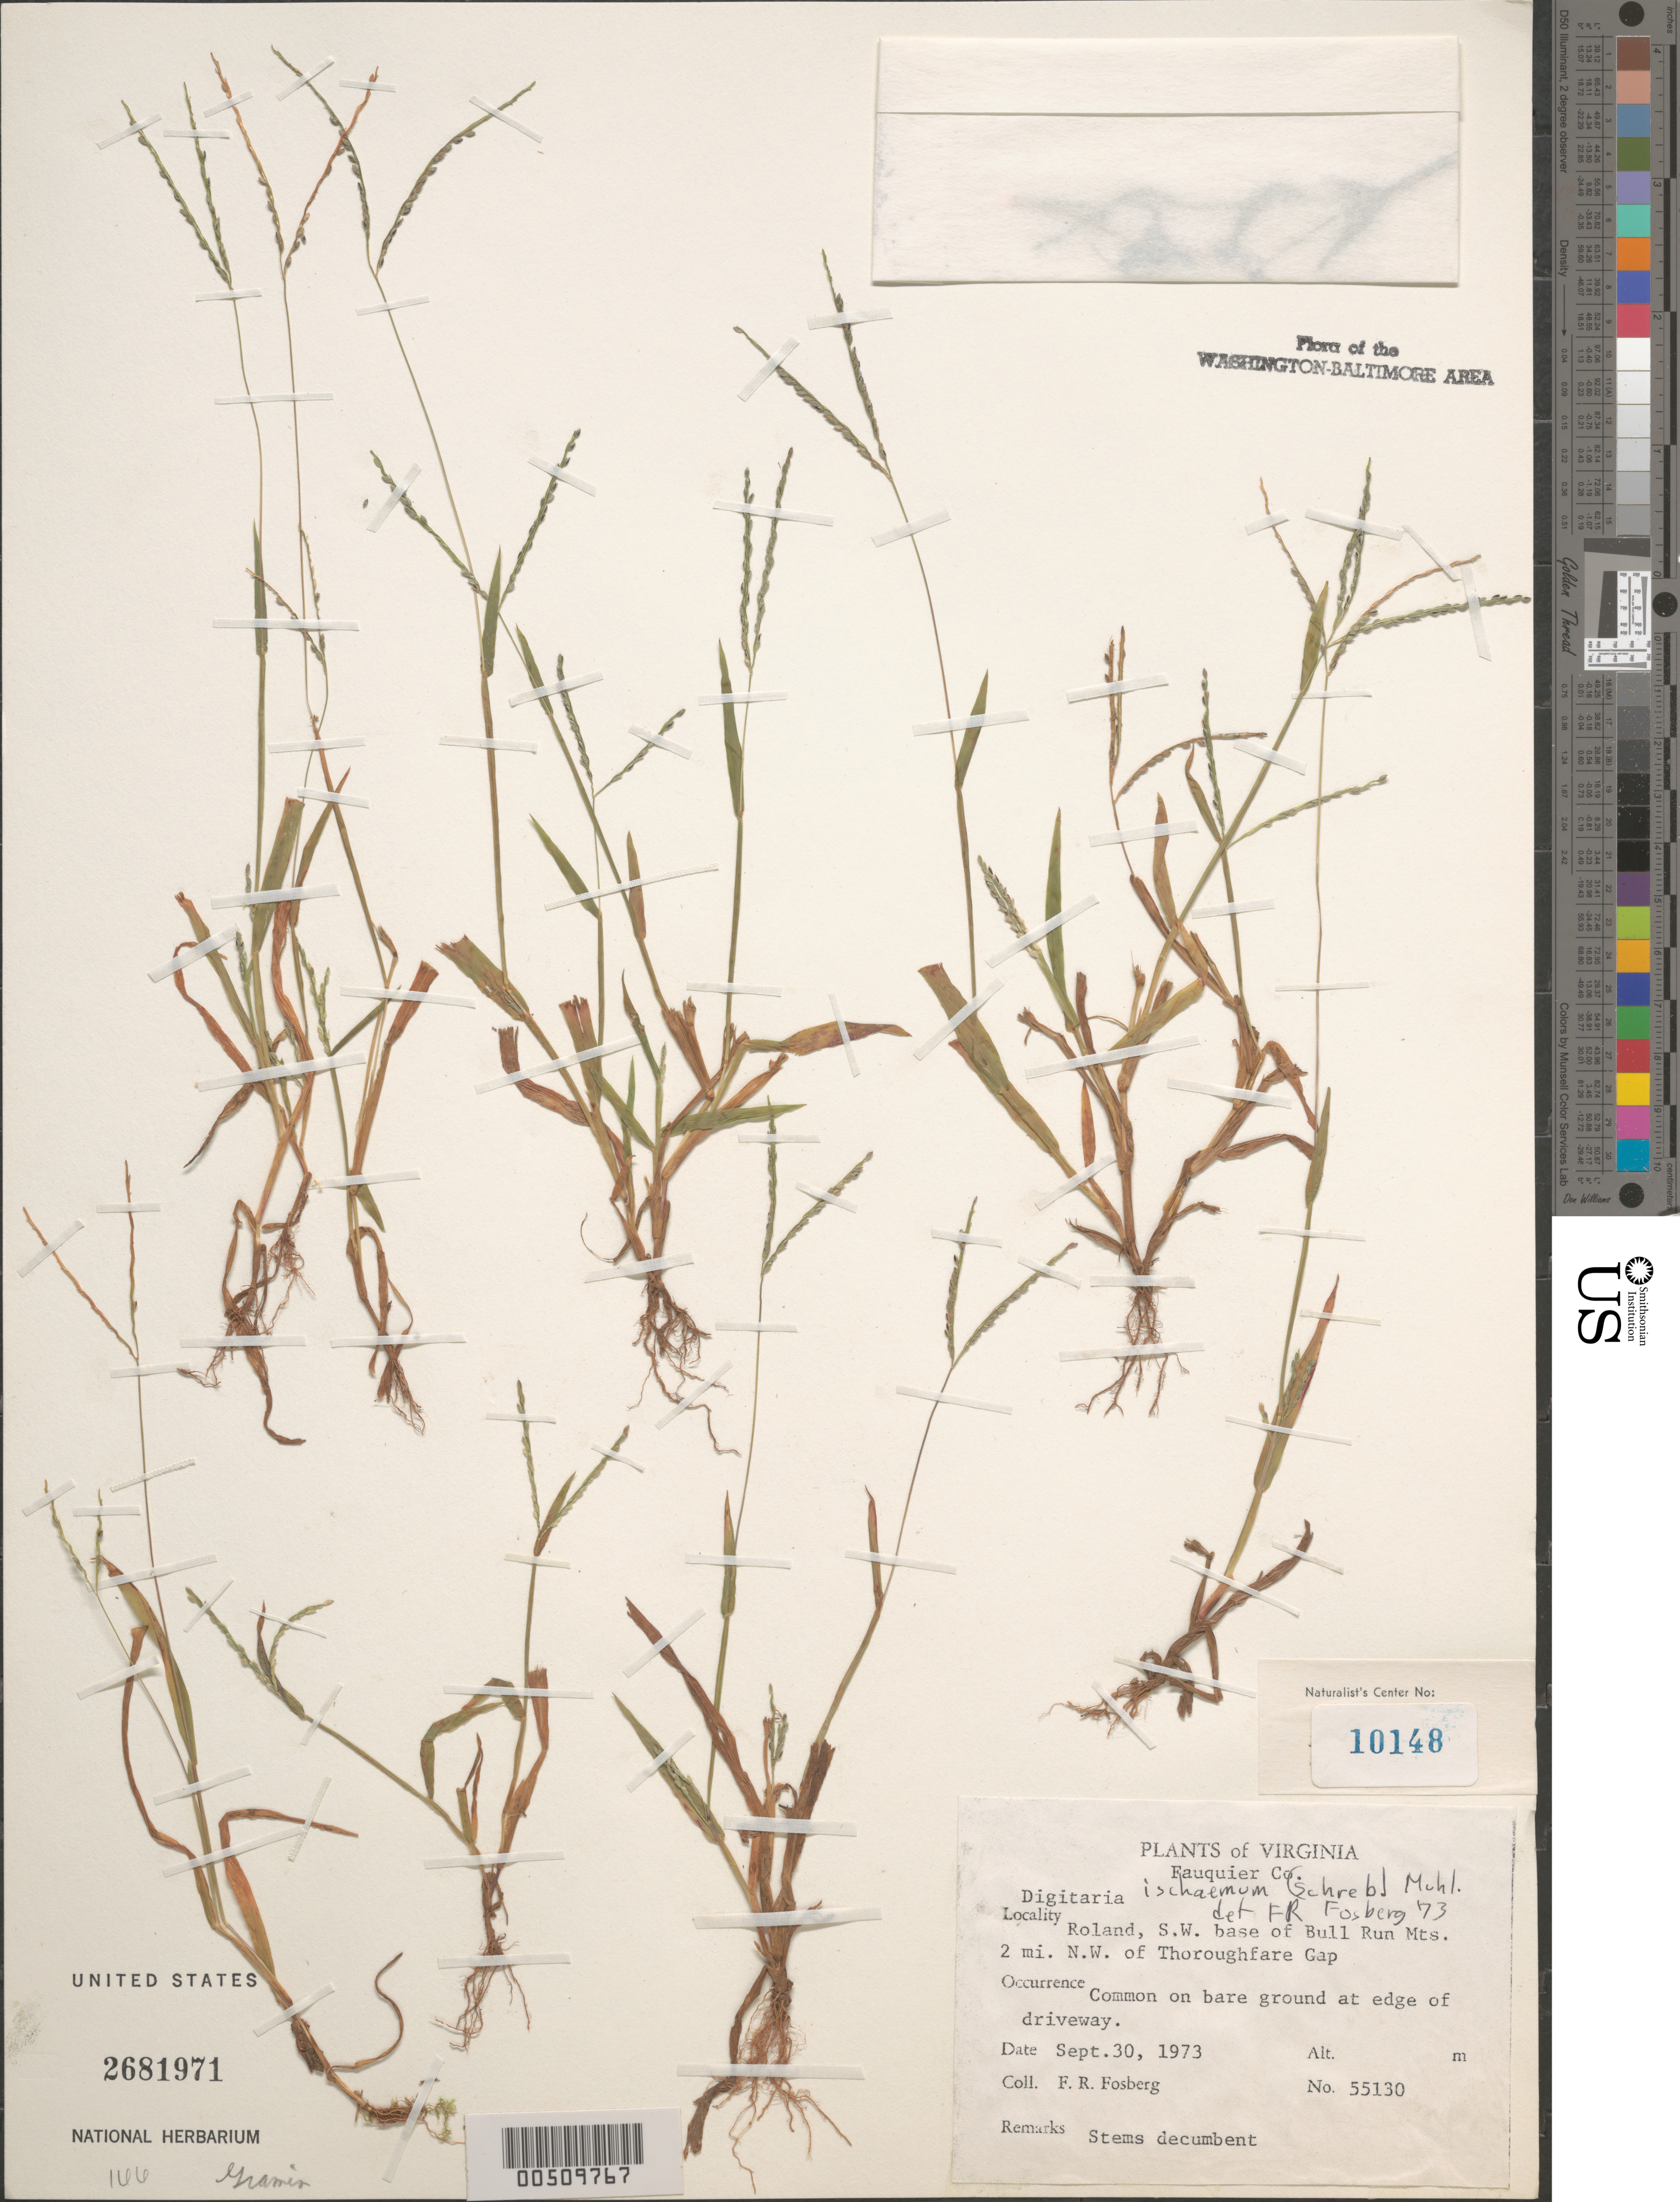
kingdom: Plantae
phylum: Tracheophyta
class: Liliopsida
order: Poales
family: Poaceae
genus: Digitaria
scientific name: Digitaria ischaemum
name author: (Schreber) Schreber ex Muhl.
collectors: F. R. Fosberg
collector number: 55130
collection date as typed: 30 Sep 1973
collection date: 1973-09-30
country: United States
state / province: Virginia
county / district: Fauquier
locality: Roland, SW base of Bull Run Mts., 2 Mi NW of Thorougfare Gap Bull Run Mts.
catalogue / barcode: US 2681971